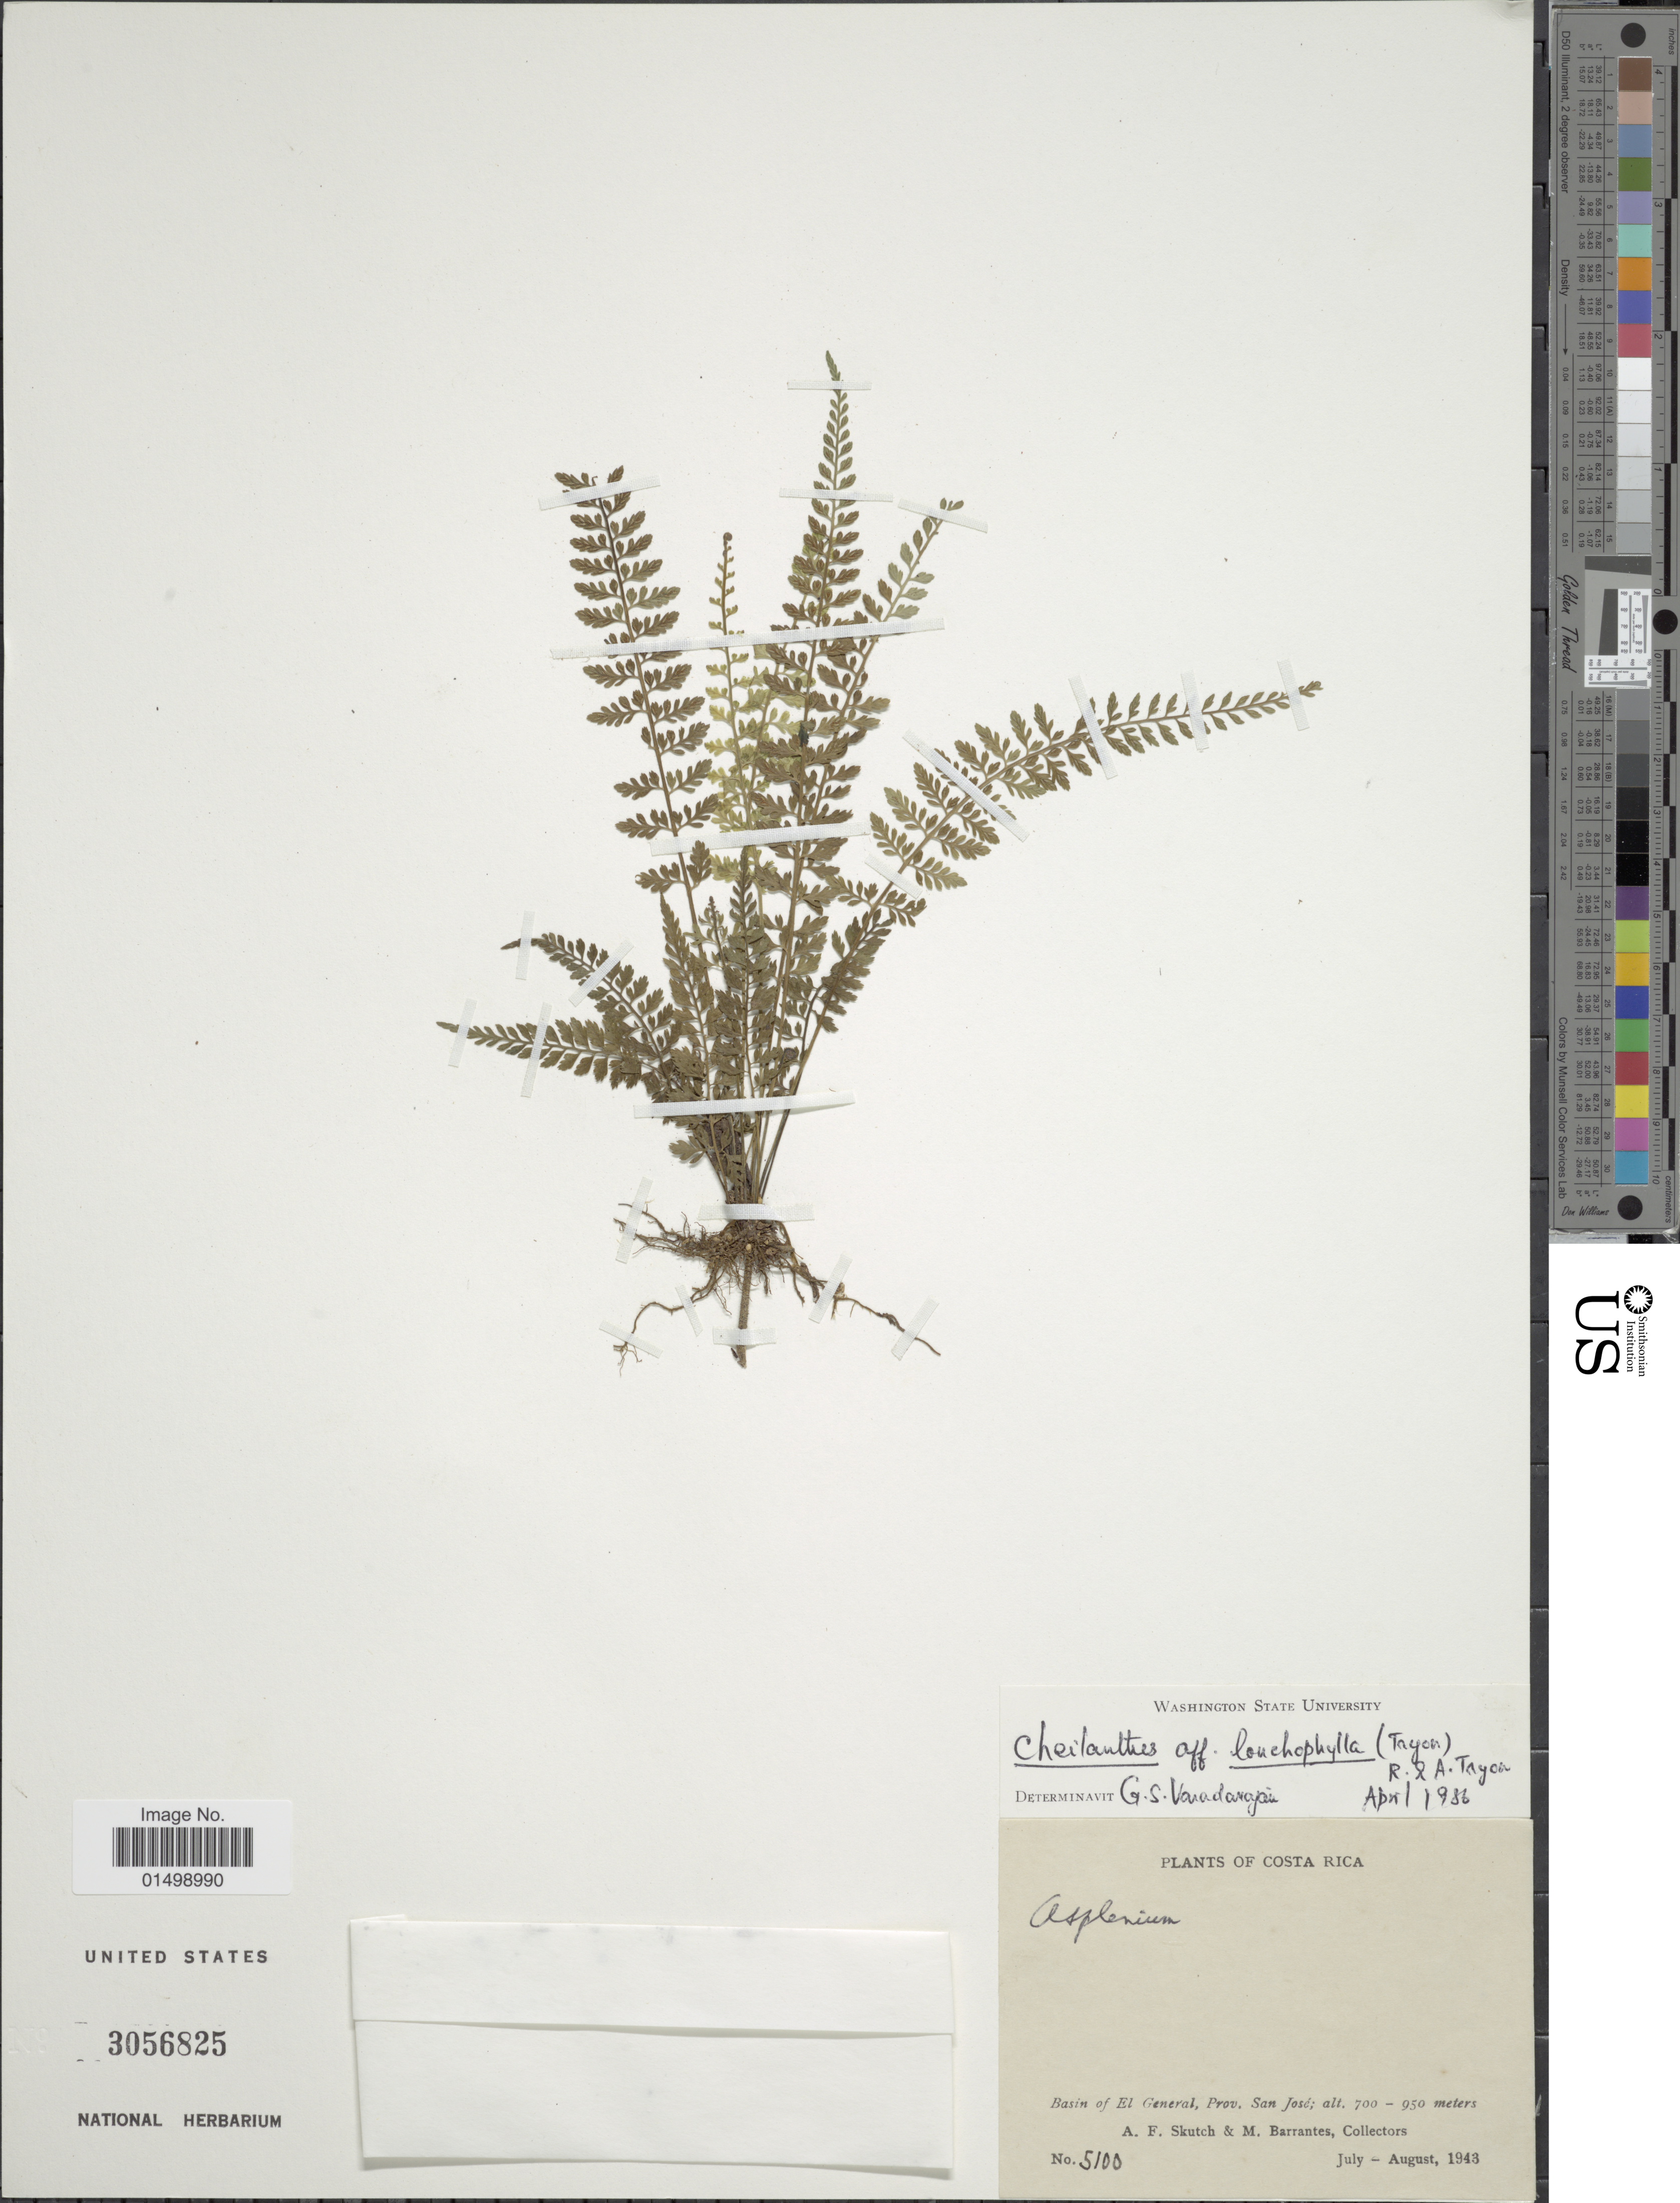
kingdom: Plantae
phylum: Tracheophyta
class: Polypodiopsida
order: Polypodiales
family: Pteridaceae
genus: Cheilanthes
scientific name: Cheilanthes sp.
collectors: A. F. Skutch & M. Barrantes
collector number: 5100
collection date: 1943-07/1943-08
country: Costa Rica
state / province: San José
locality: Costa Rica. Basin of El General, Prov. San Jose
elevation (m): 700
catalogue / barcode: US 3056825